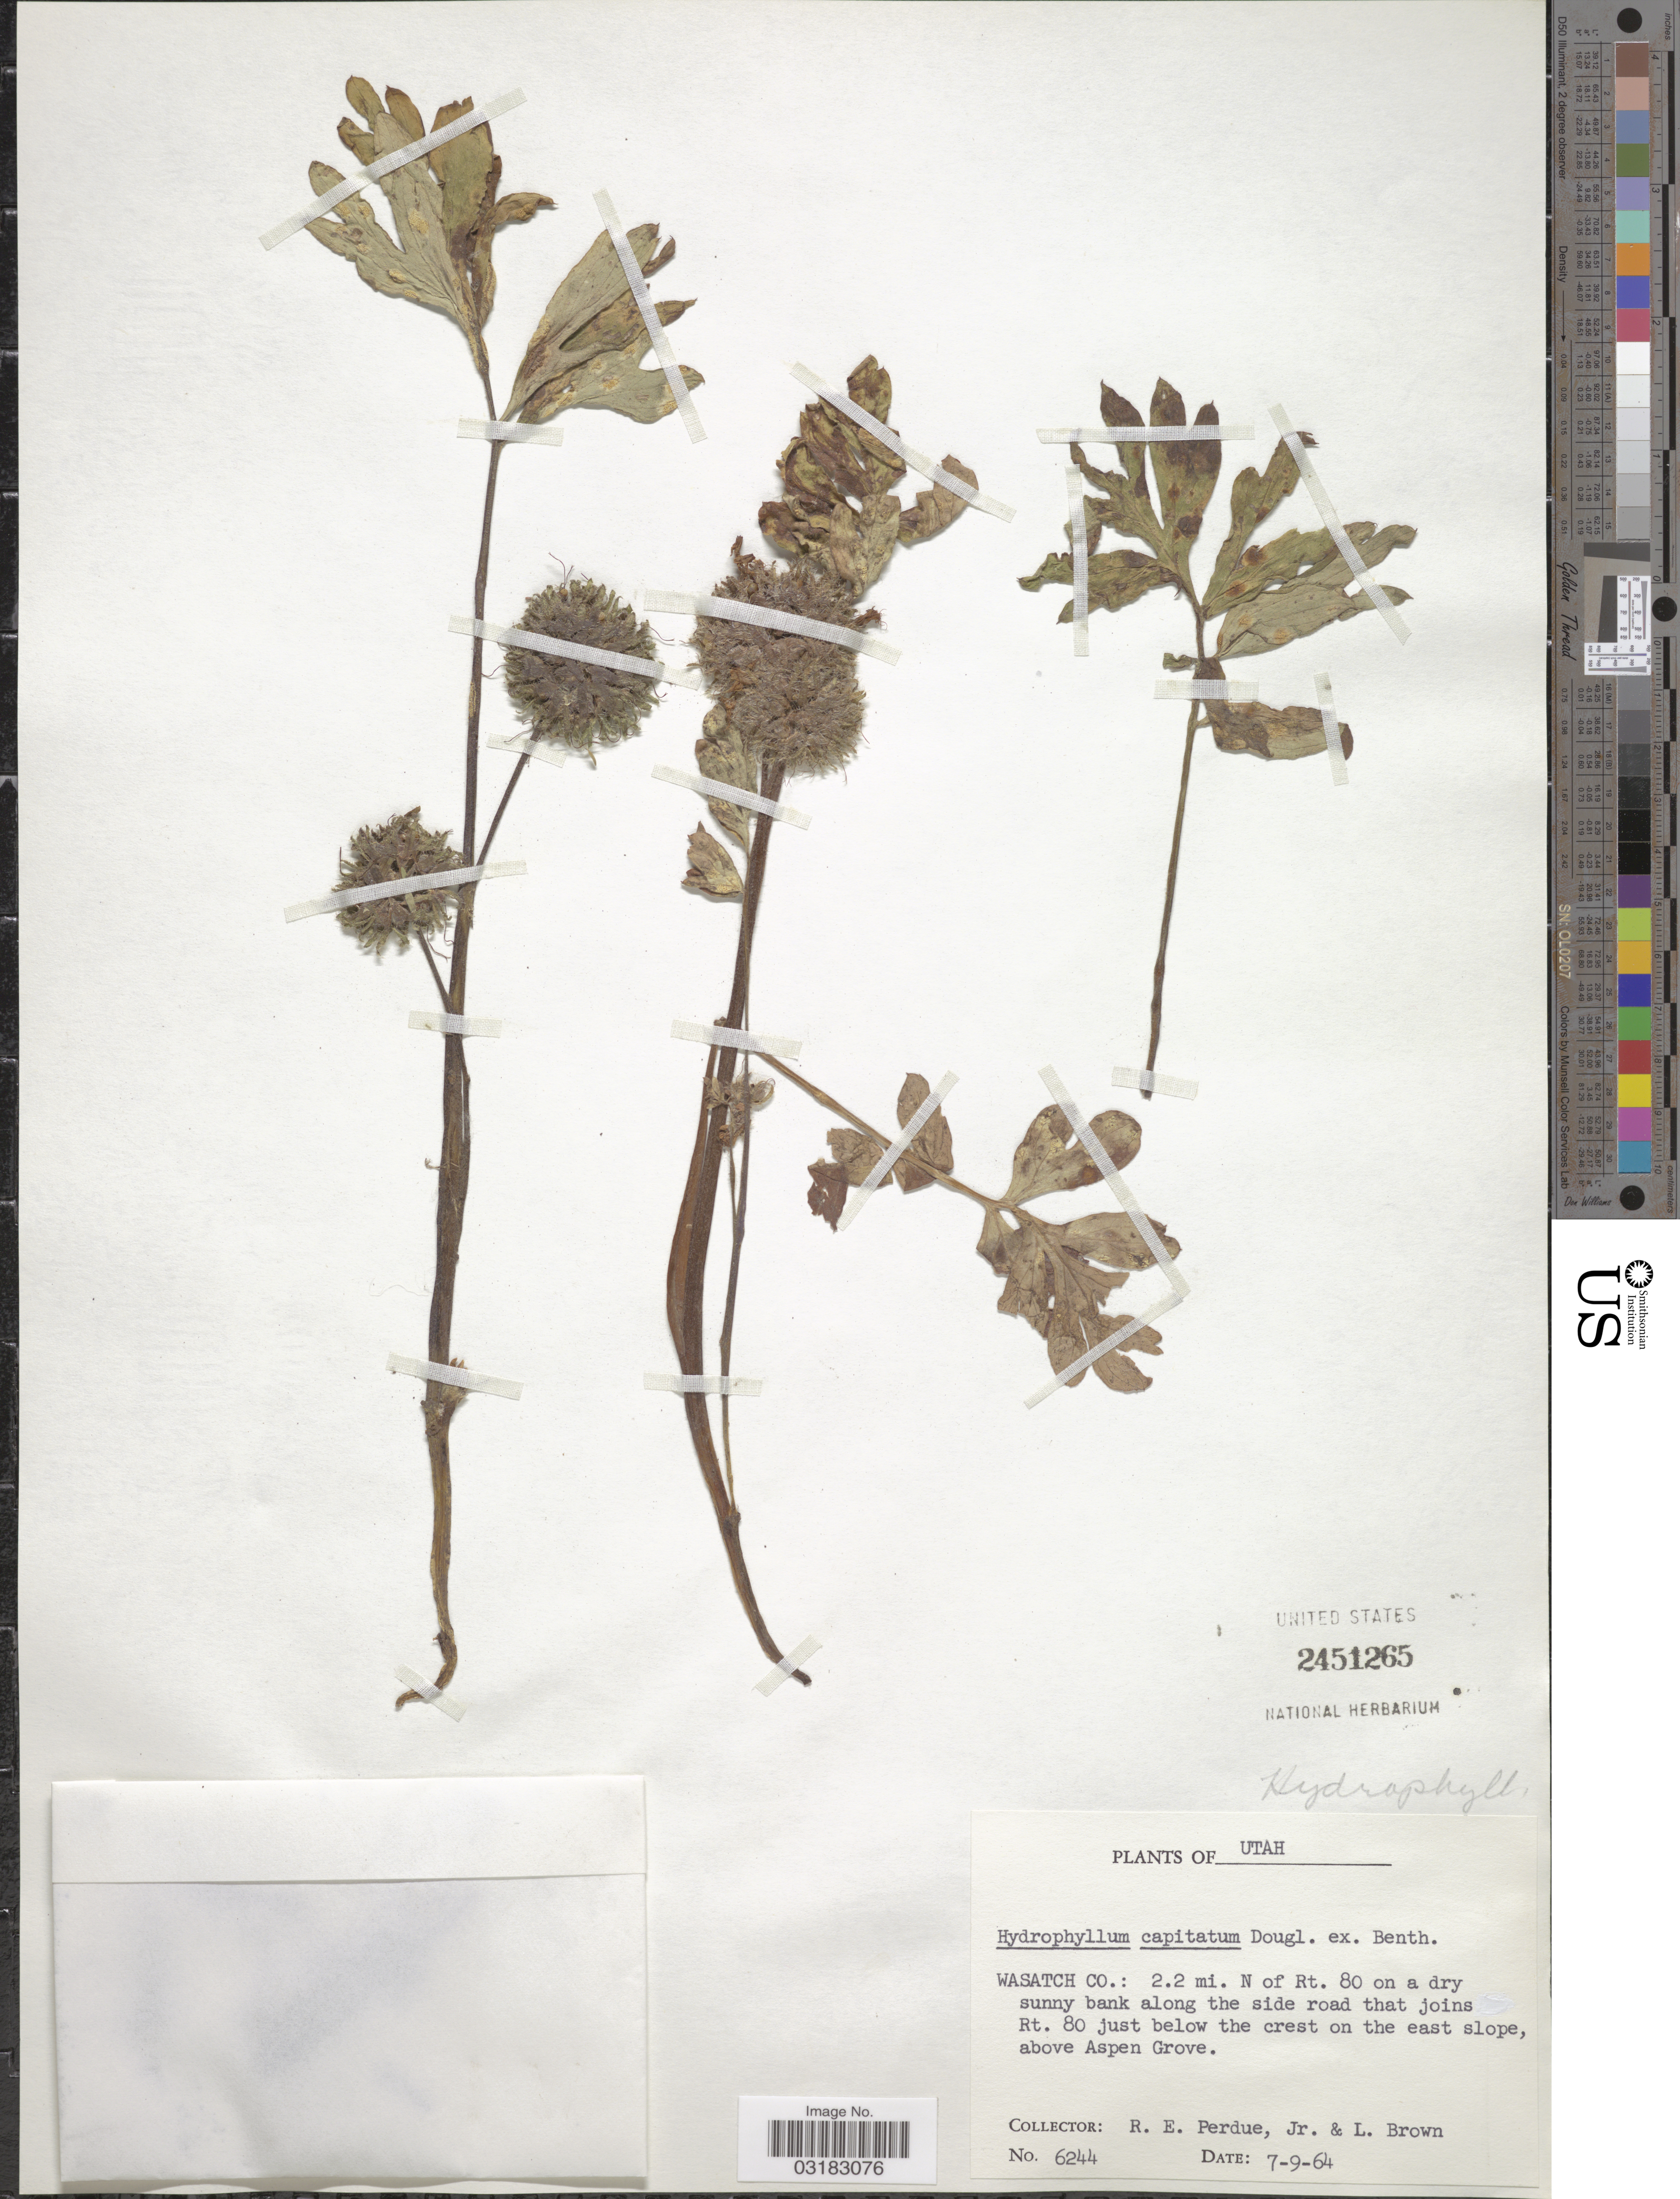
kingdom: Plantae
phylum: Tracheophyta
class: Magnoliopsida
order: Boraginales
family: Hydrophyllaceae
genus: Hydrophyllum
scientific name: Hydrophyllum capitatum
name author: Douglas ex Benth.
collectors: R. E. Perdue & L. Brown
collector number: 6244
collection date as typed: Transcribed d/m/y: 7/9/64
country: United States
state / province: Utah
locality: Wasatch Co.: 2.2 mi. N of Rt. 80 on a dry sunny bank along the side road that joins Rt. 80 just below the crest on the east slope, above Aspen Grove.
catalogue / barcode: US 2451265